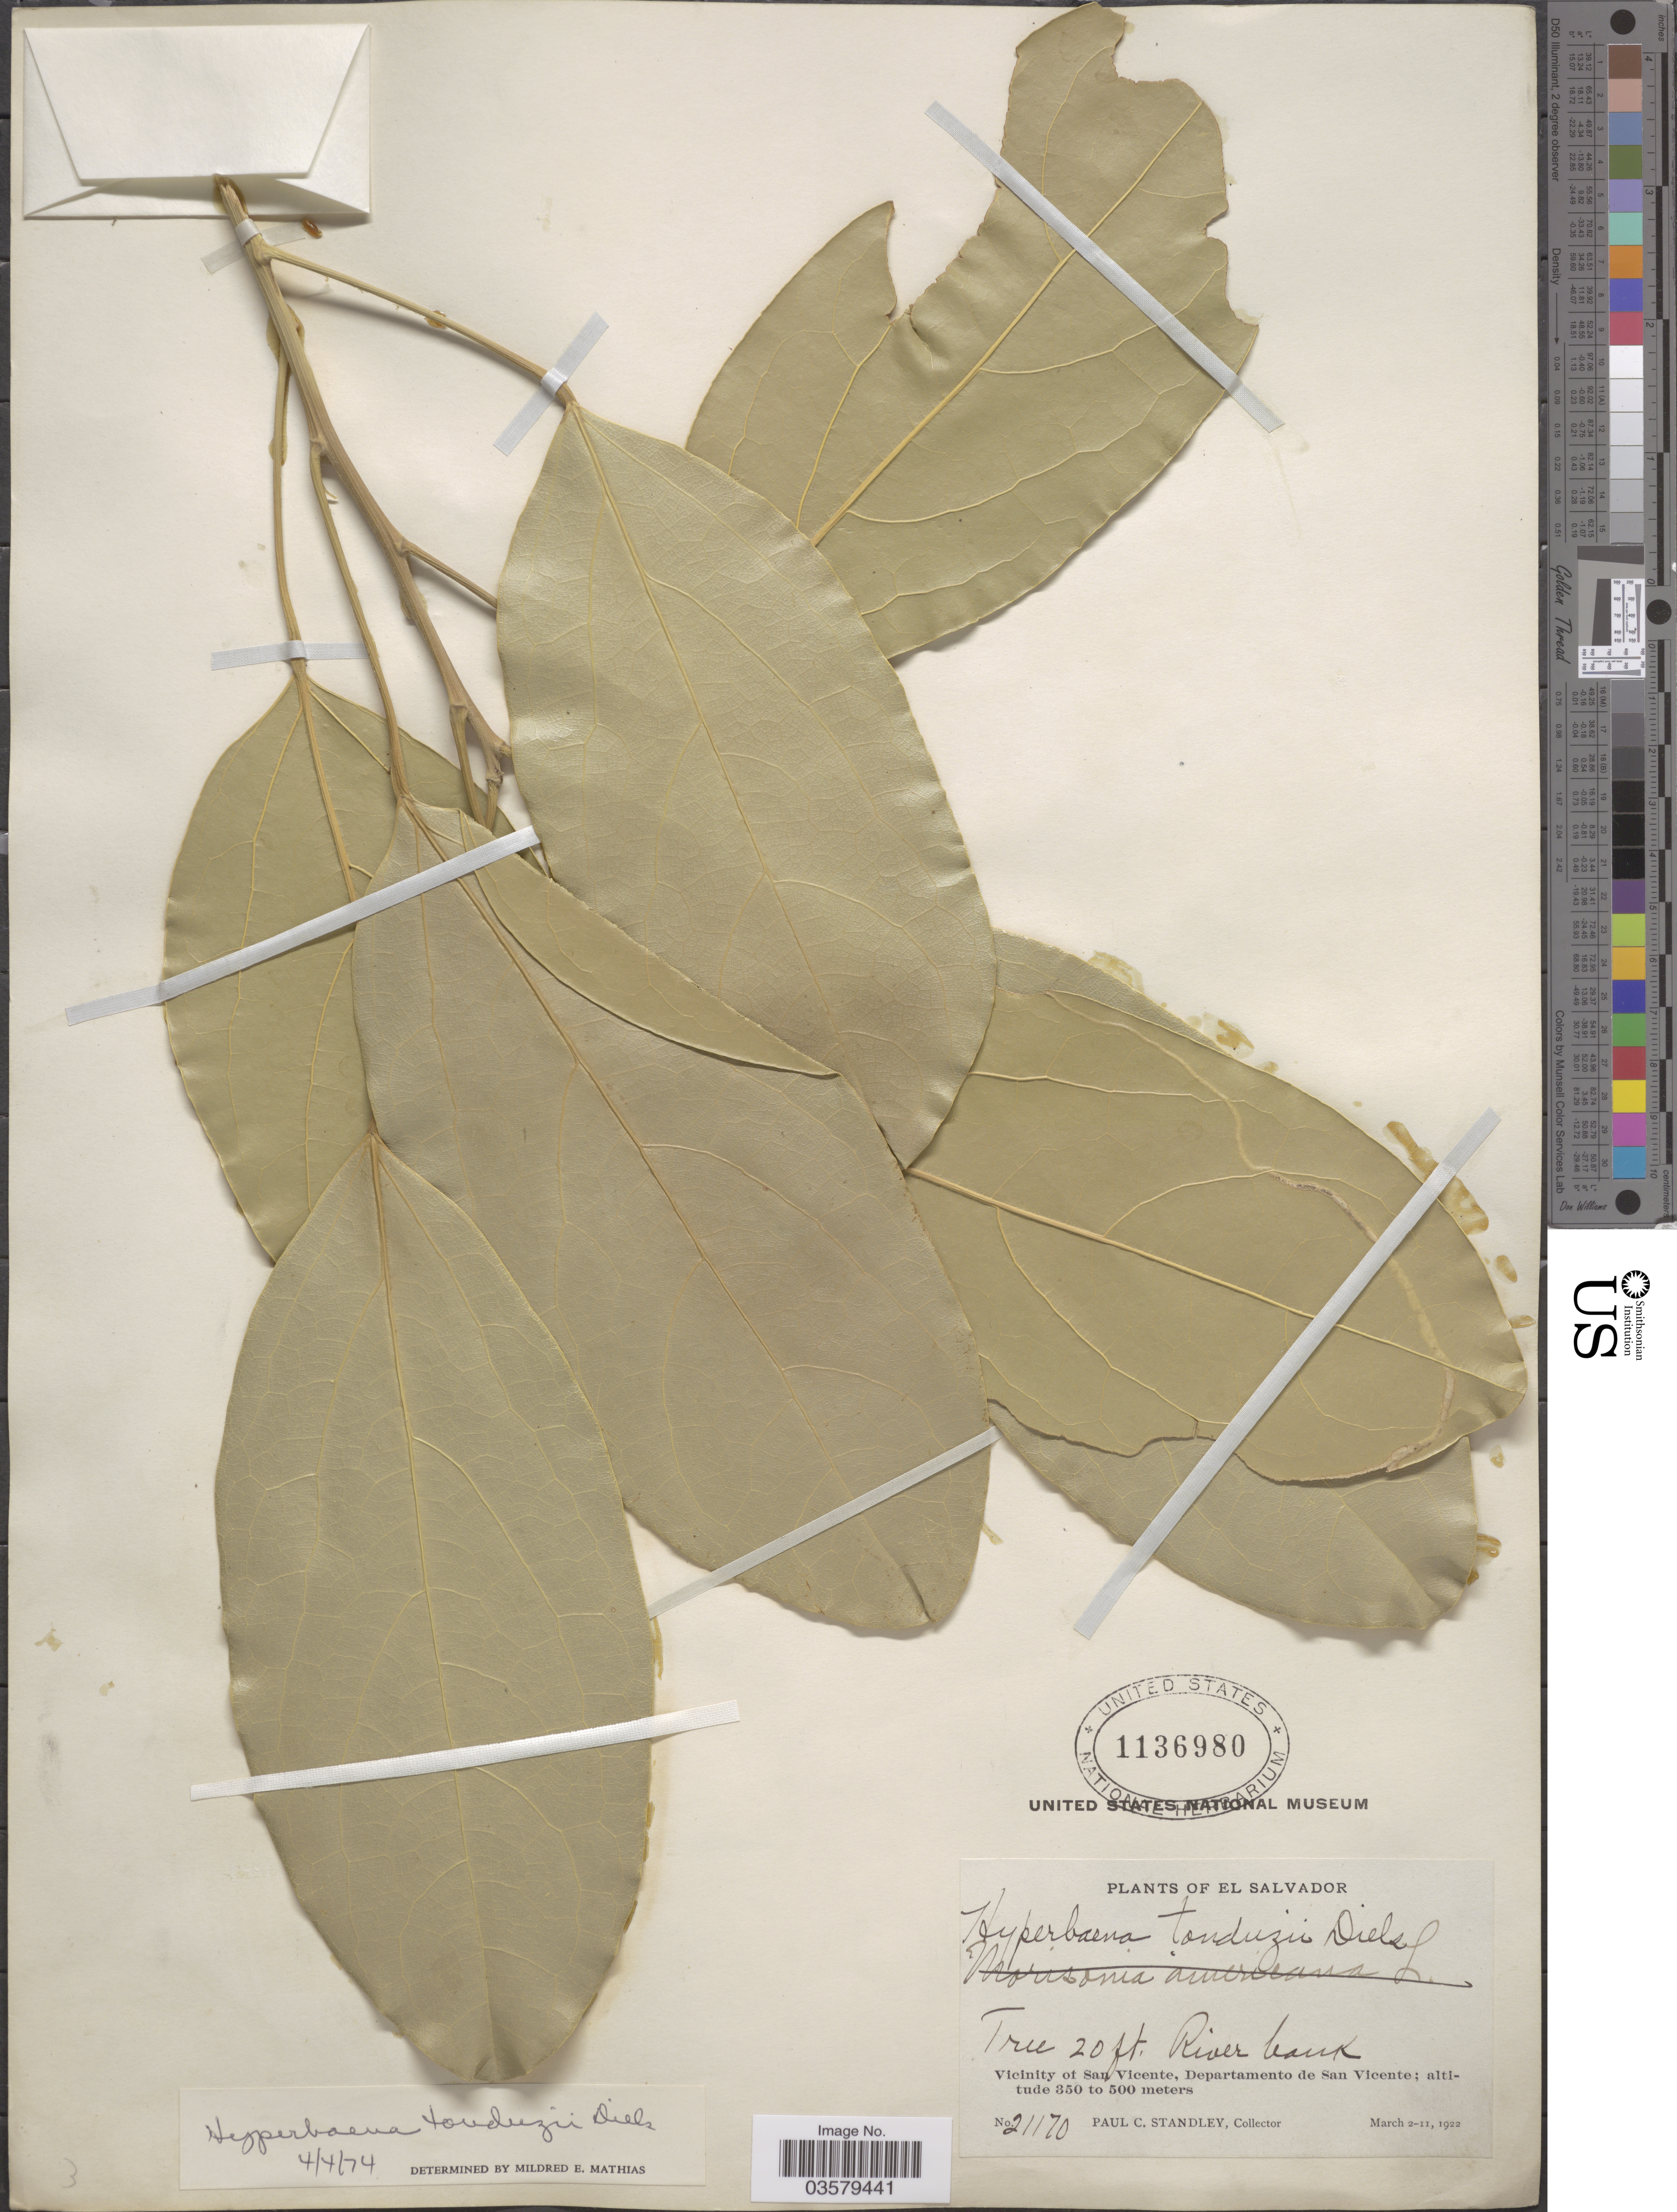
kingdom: Plantae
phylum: Tracheophyta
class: Magnoliopsida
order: Ranunculales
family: Menispermaceae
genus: Hyperbaena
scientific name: Hyperbaena tonduzii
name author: Diels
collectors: P. C. Standley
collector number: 21170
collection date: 1922-03-02/1922-03-11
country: El Salvador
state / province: San Vincente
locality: Vicinity of San Vicente, Departamento de San Vicente.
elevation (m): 350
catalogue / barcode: US 1136980